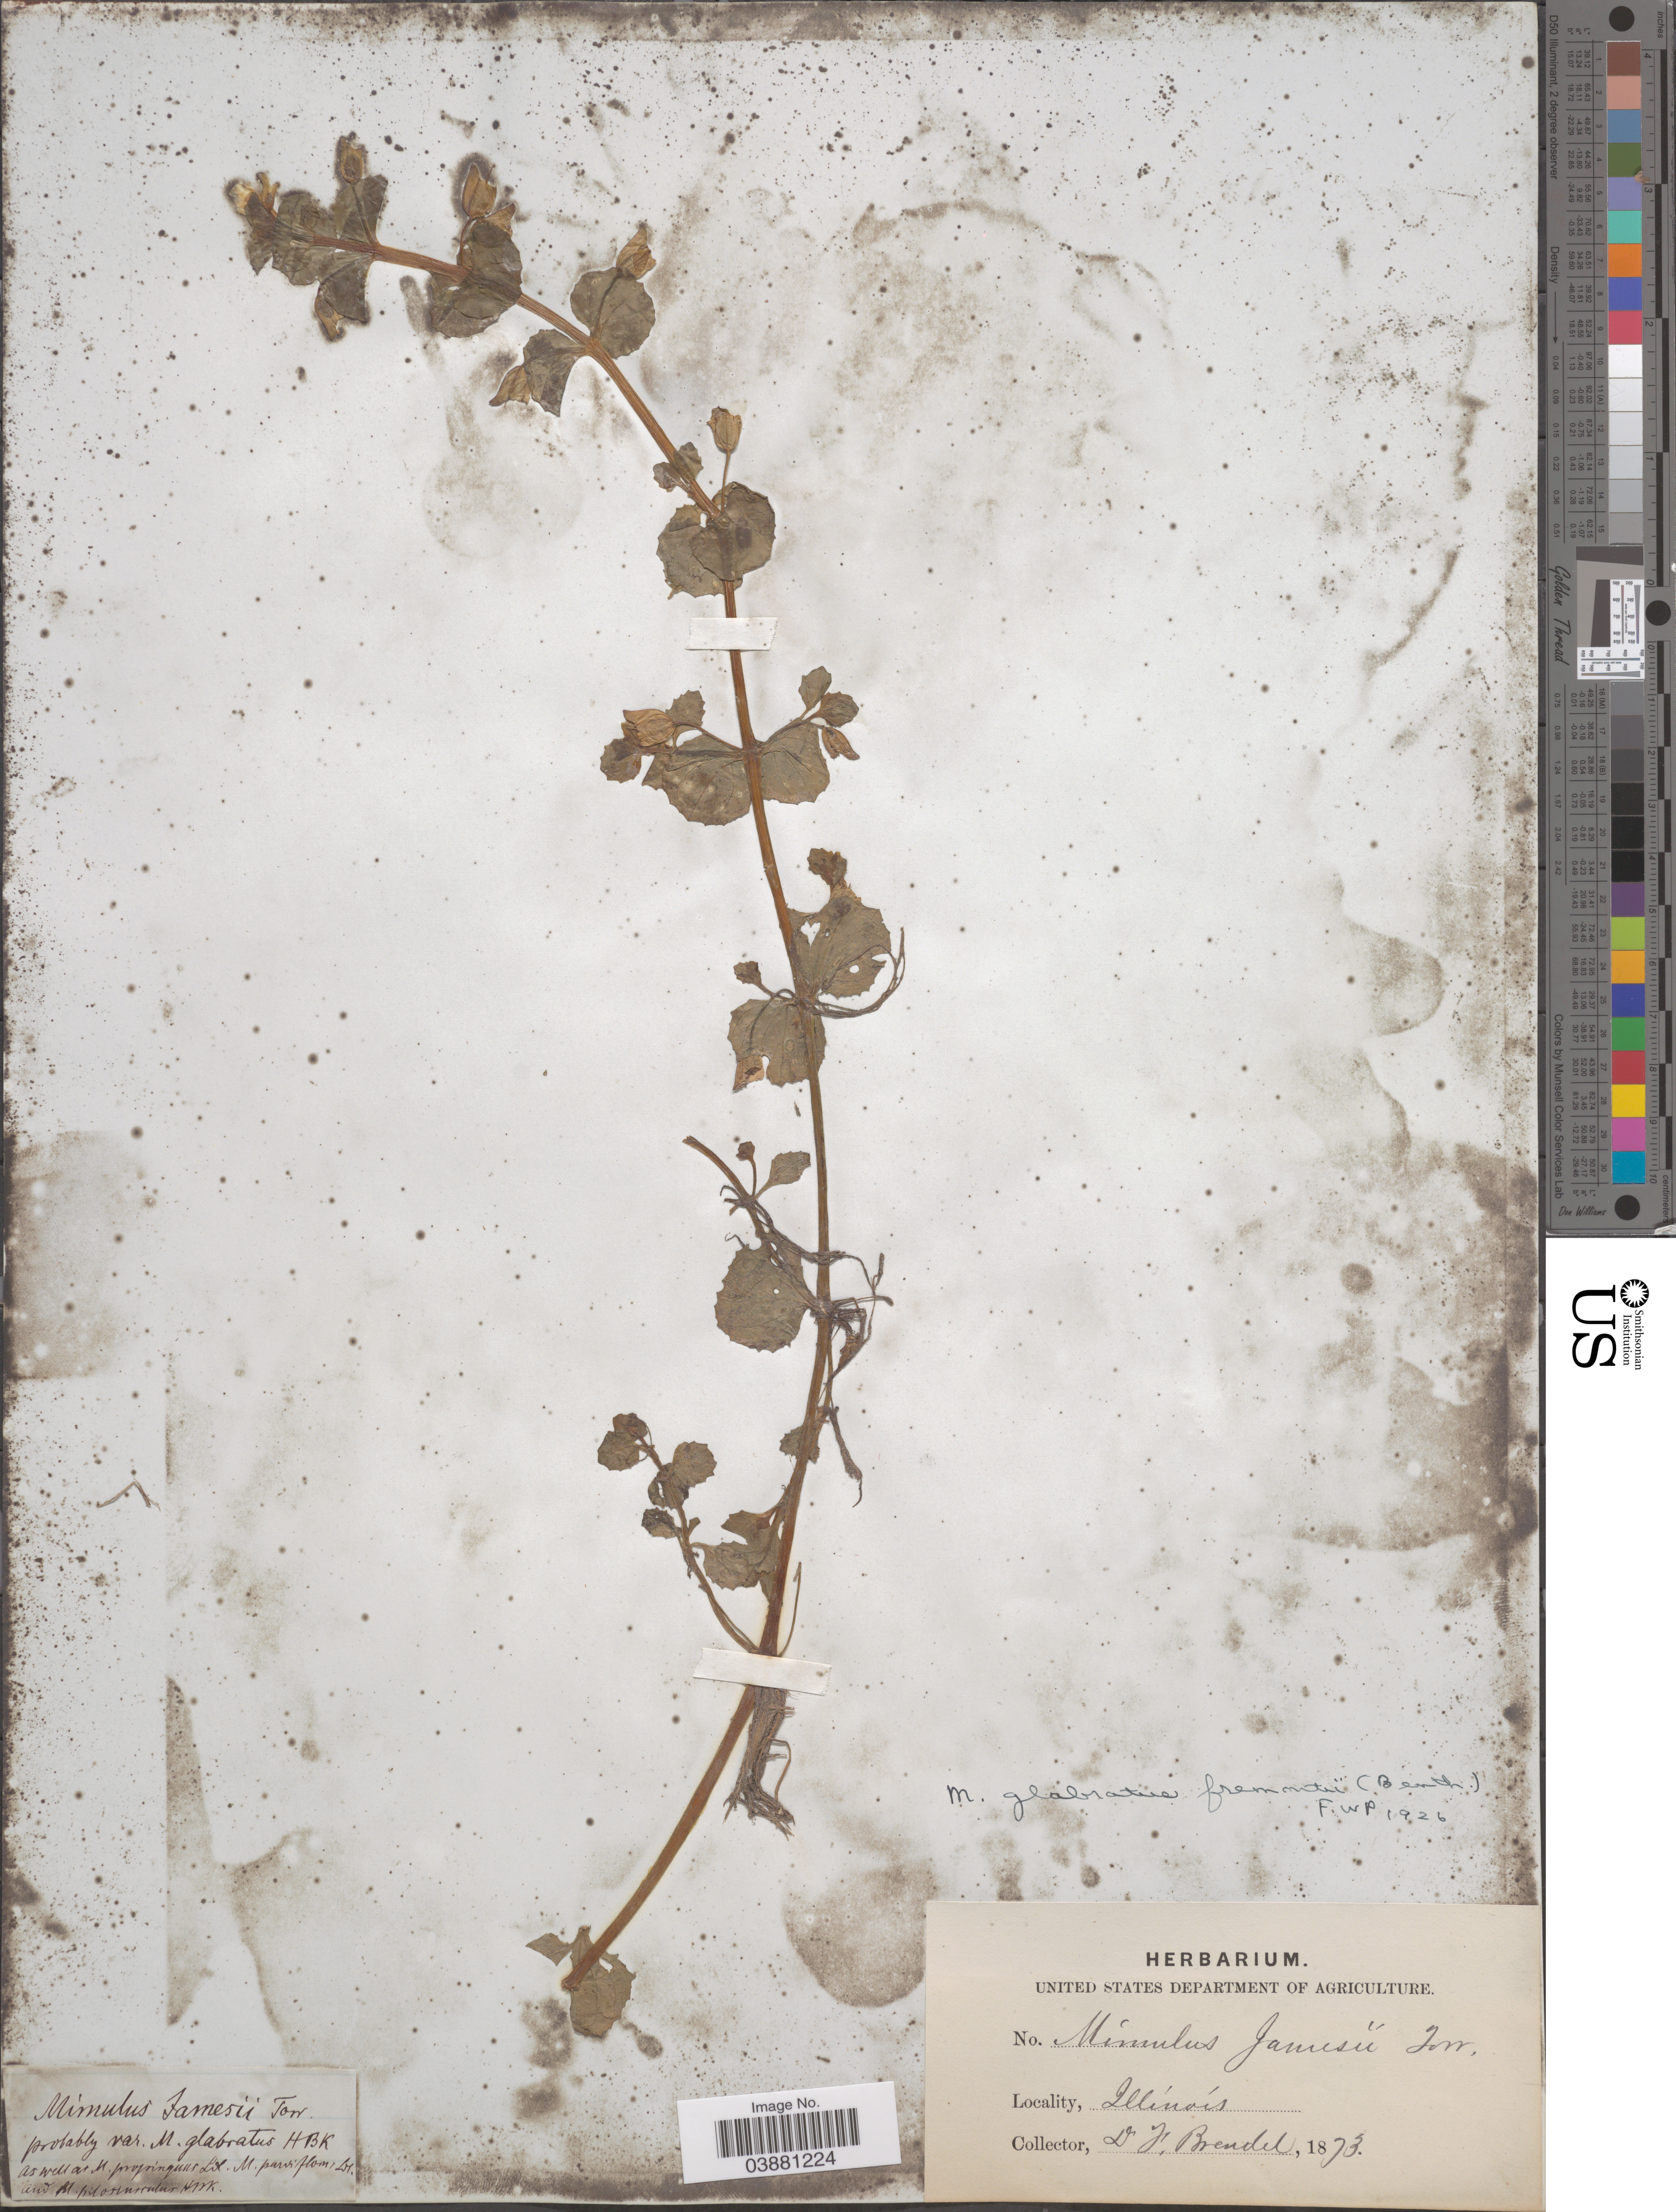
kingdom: Plantae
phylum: Tracheophyta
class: Magnoliopsida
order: Lamiales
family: Phrymaceae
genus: Mimulus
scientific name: Mimulus glabratus var. fremontii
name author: Kunth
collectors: J. Brendel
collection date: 1873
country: United States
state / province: Illinois